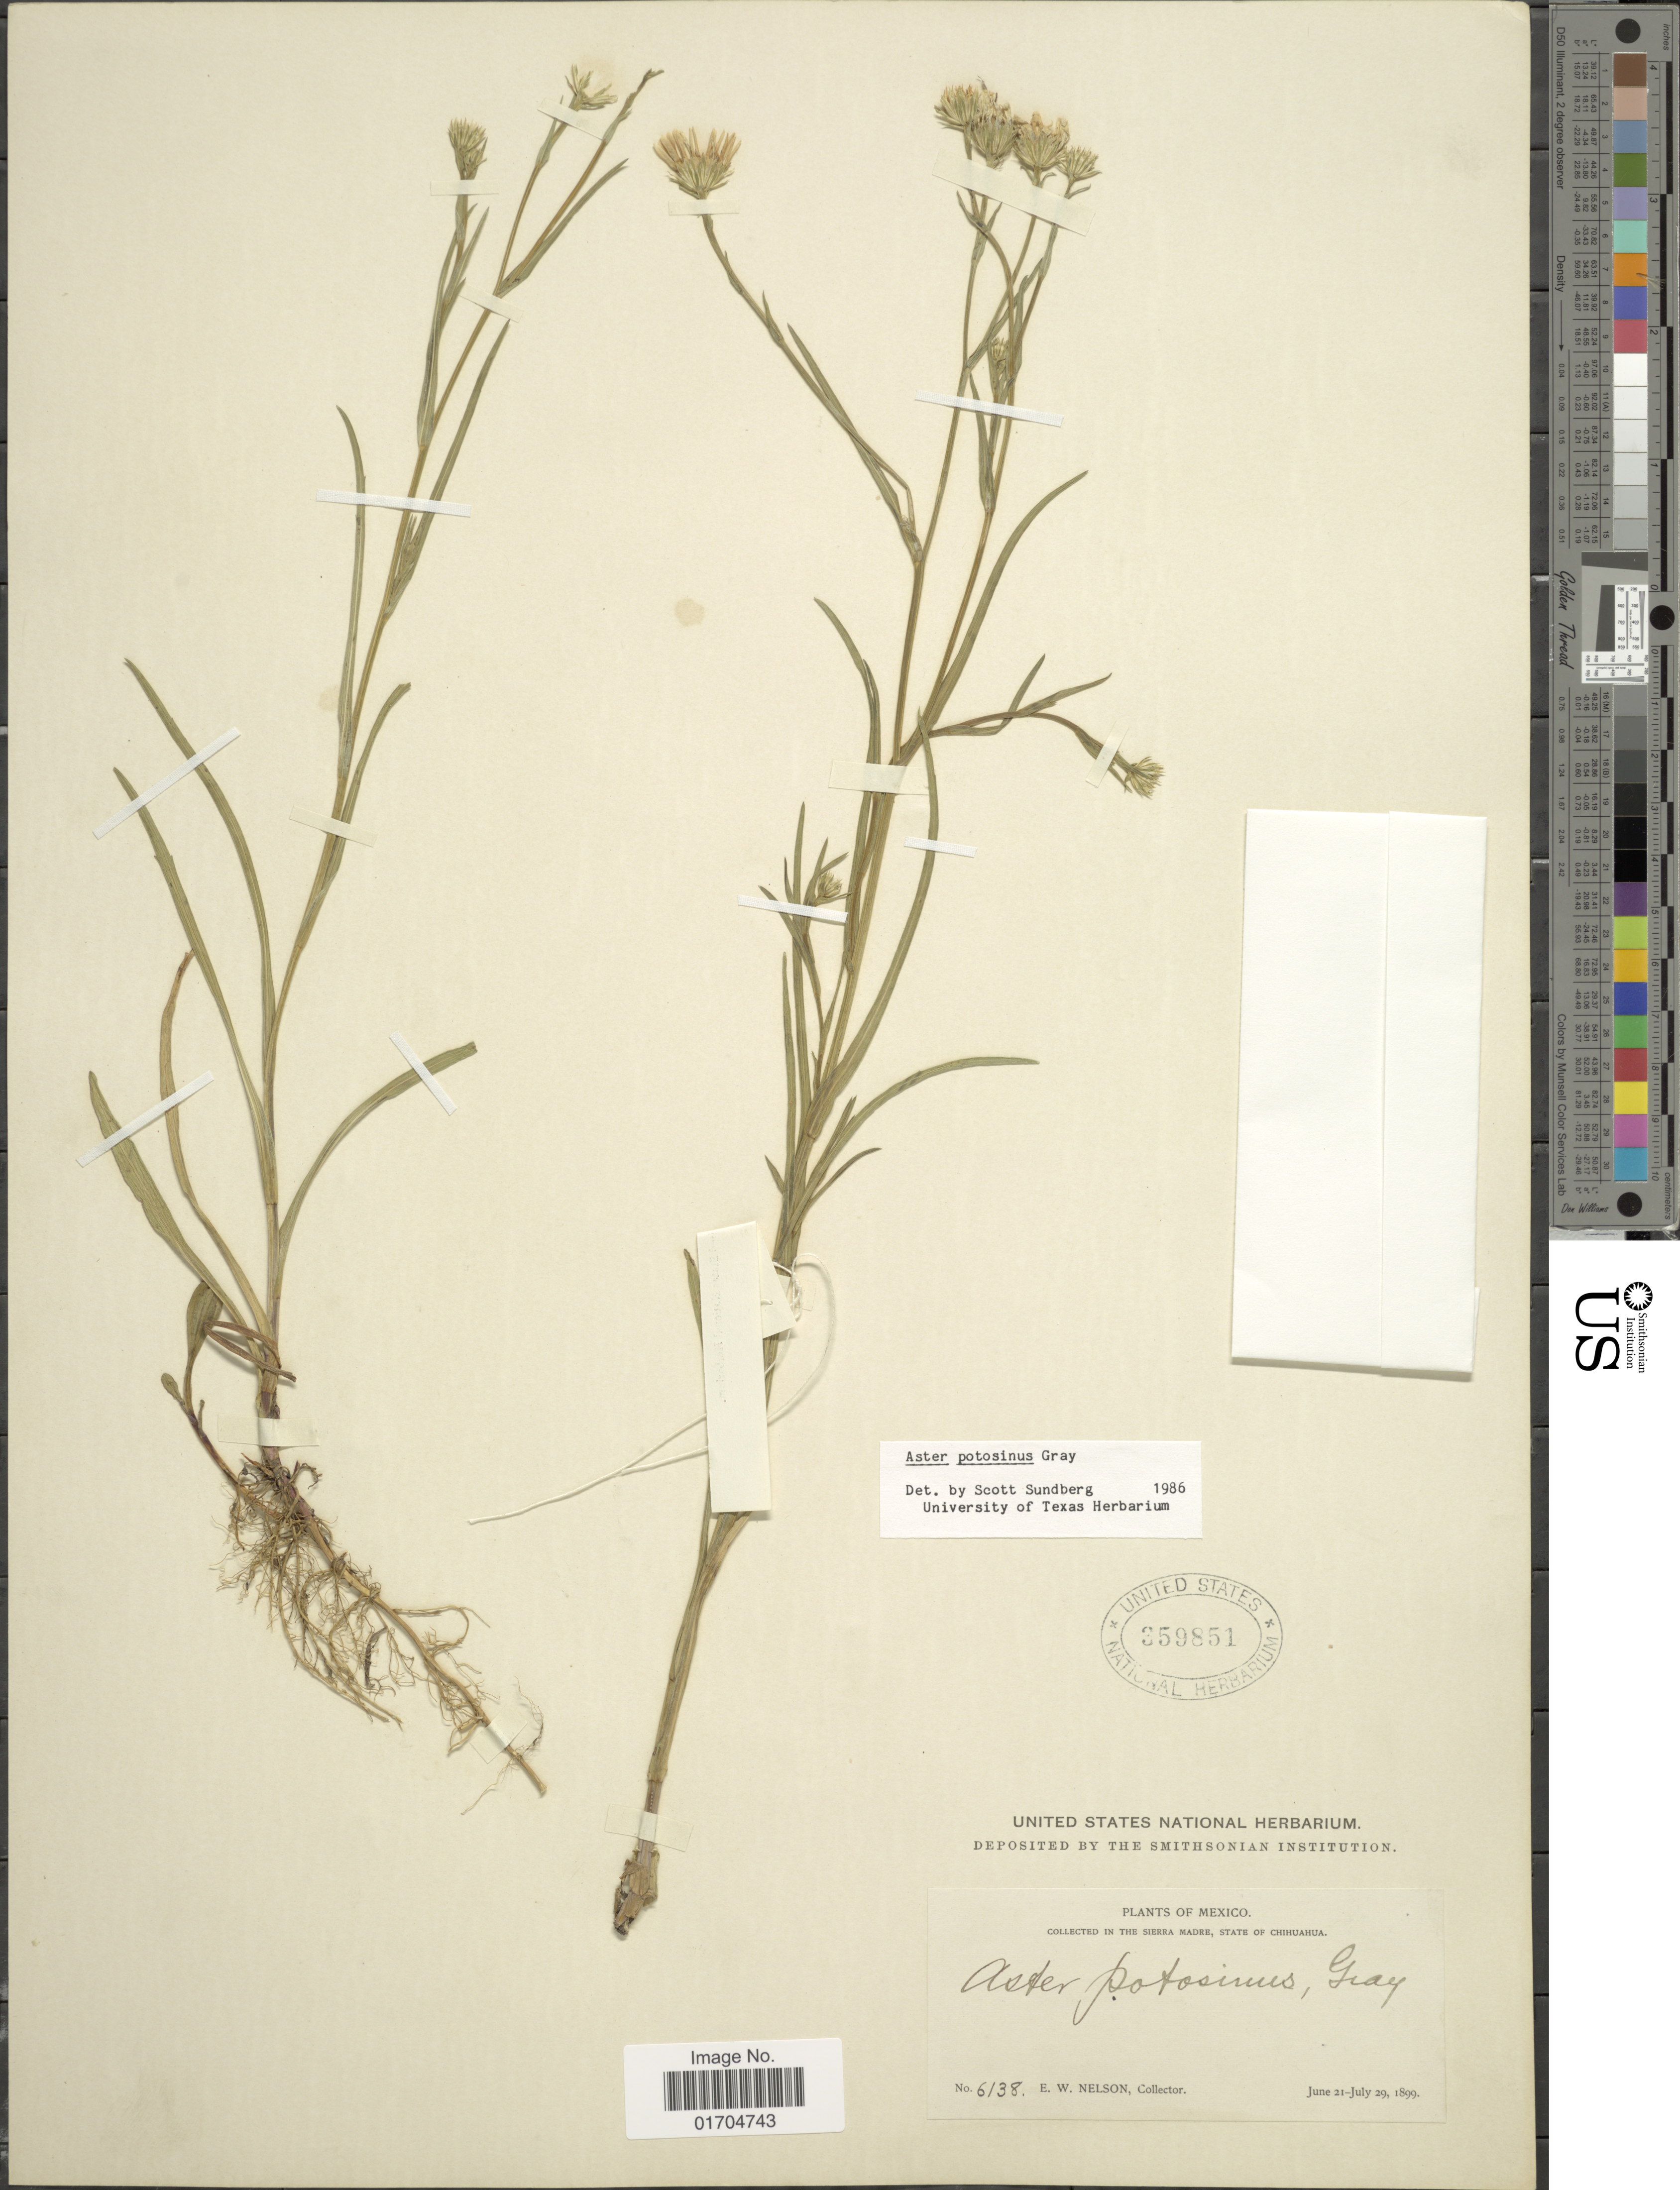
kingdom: Plantae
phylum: Tracheophyta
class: Magnoliopsida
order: Asterales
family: Asteraceae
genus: Symphyotrichum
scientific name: Symphyotrichum potosinum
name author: (A. Gray) G.L. Nesom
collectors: E. W. Nelson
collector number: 6138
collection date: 1899-06-21/1899-07-29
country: Mexico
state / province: Chihuahua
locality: In the Sierra Madre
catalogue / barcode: US 359851